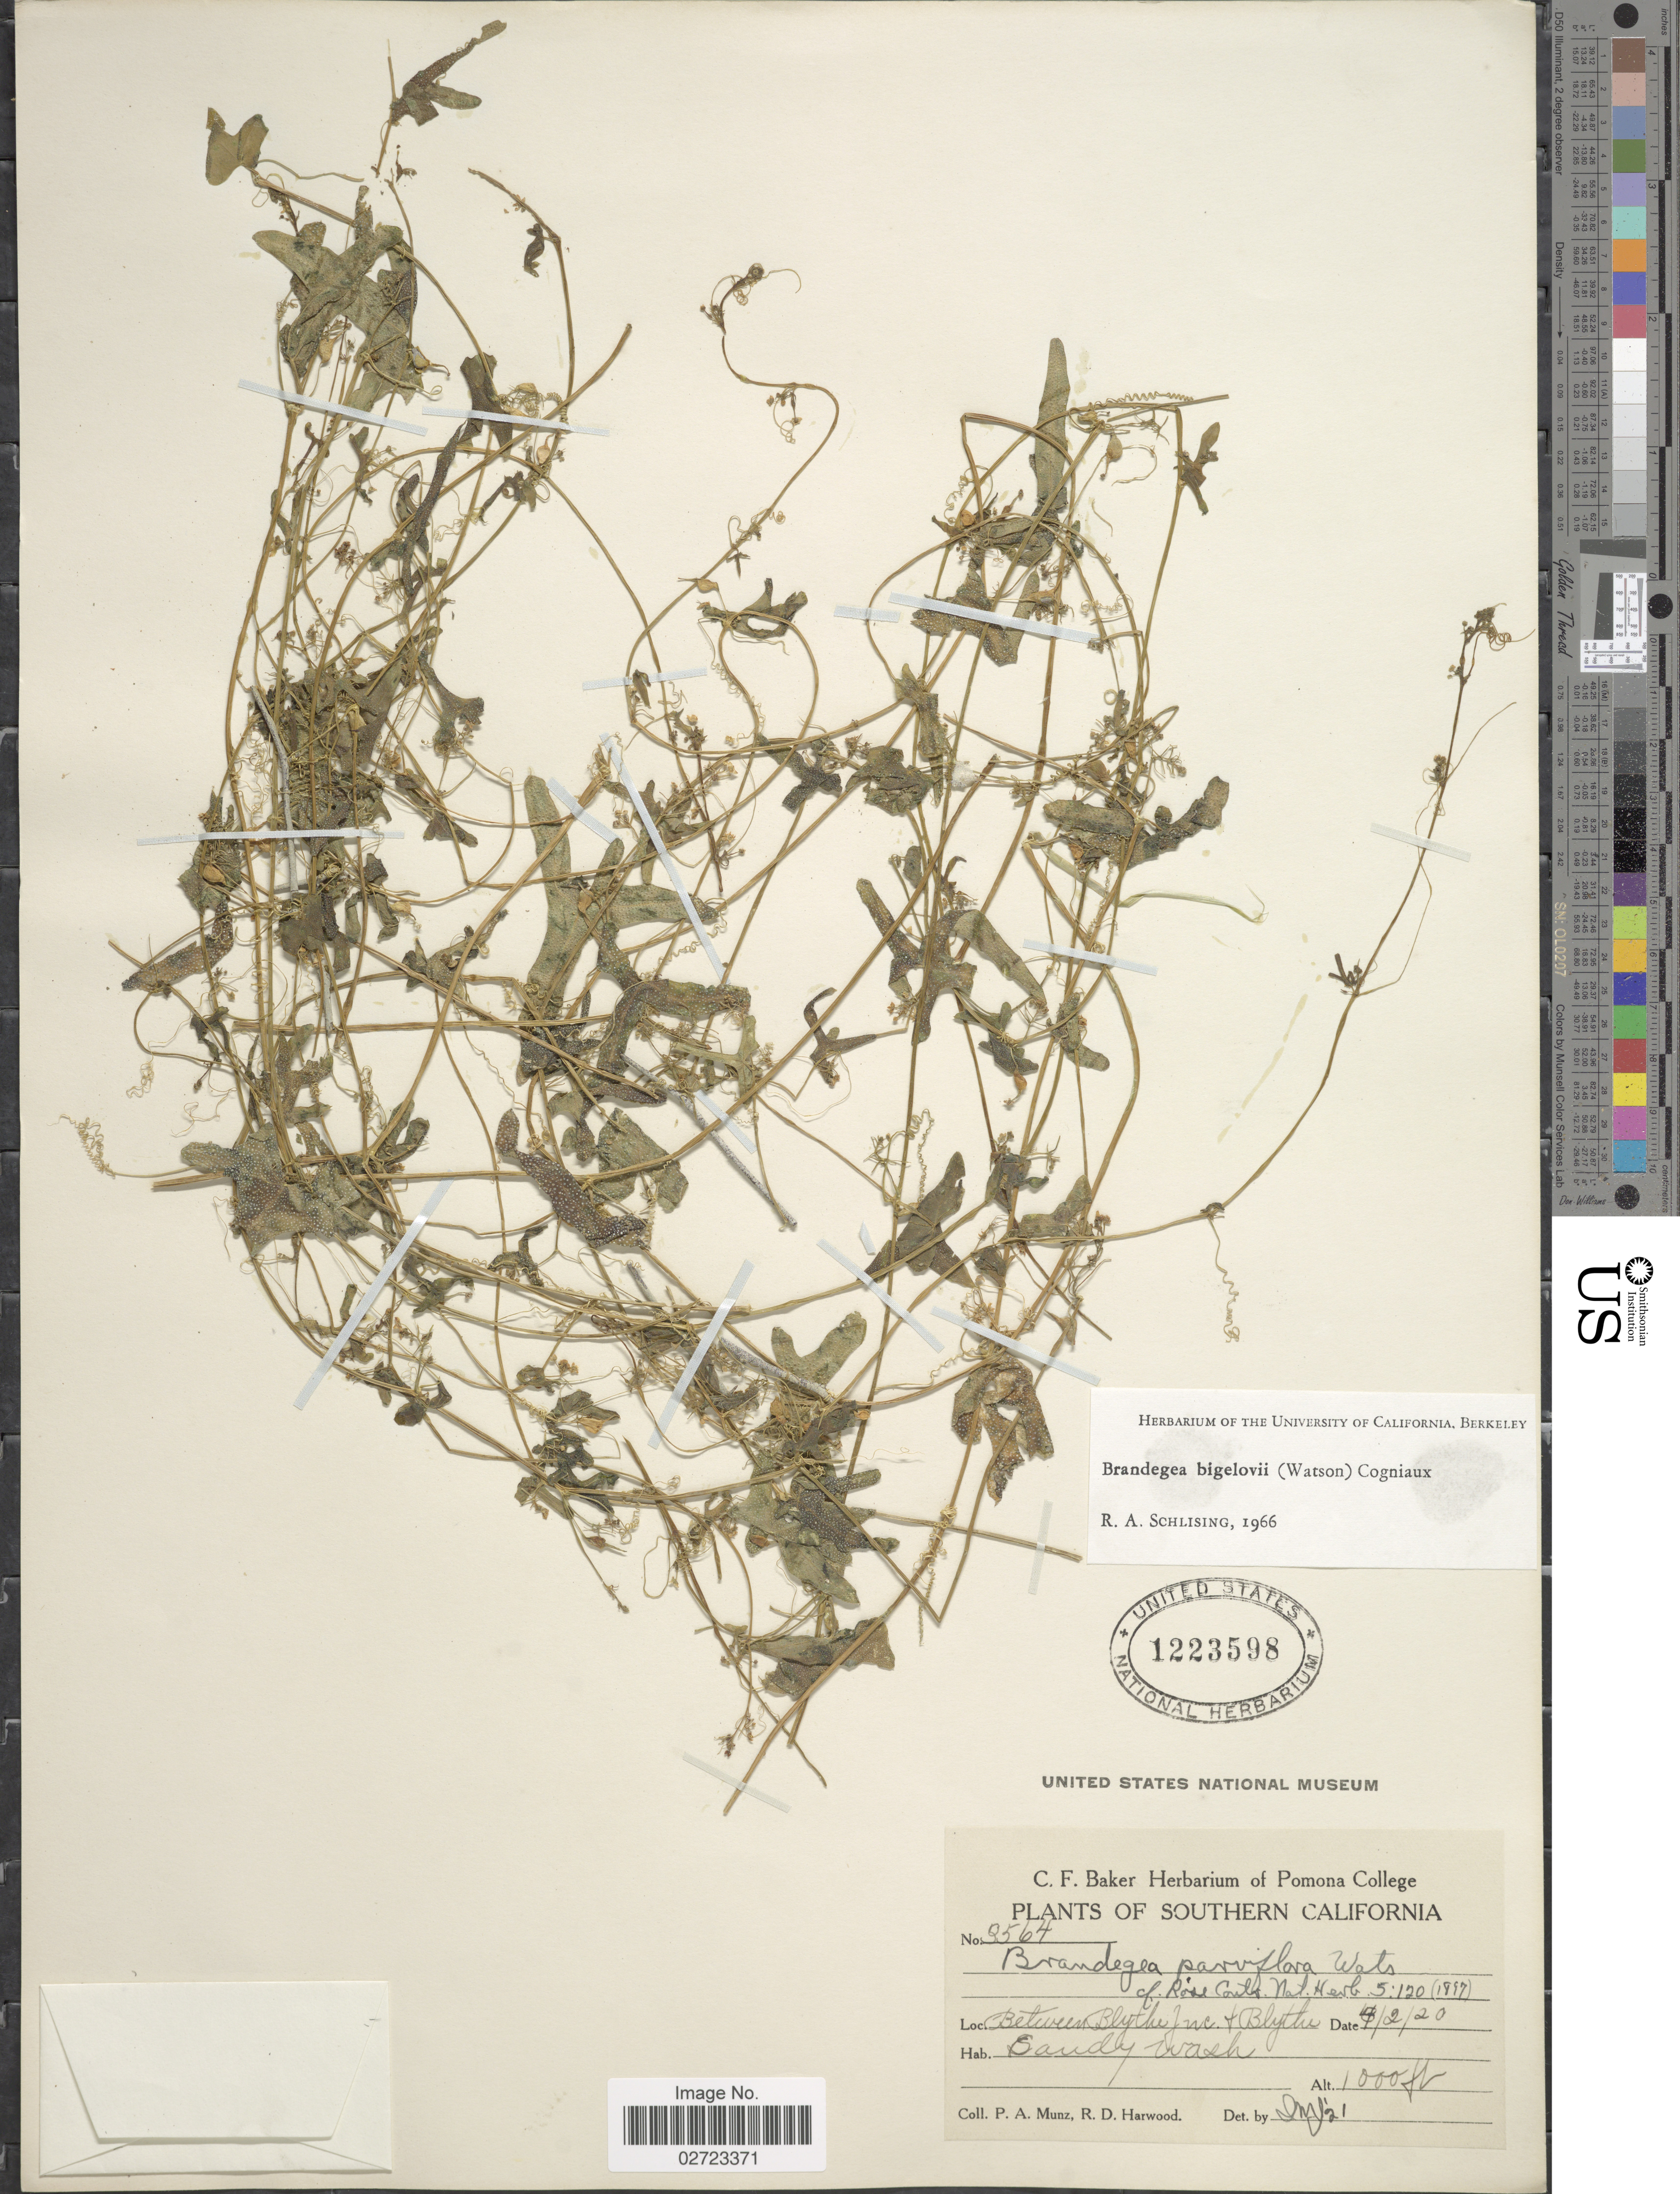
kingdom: Plantae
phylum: Tracheophyta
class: Magnoliopsida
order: Cucurbitales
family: Cucurbitaceae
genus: Brandegea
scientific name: Brandegea bigelovii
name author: (Watson) Cogn.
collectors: P. A. Munz & R. Harwood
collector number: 3564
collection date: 1920-04-02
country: United States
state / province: California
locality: Southern California, between Blythe Jnc. + Blythe.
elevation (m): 305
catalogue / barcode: US 1223598